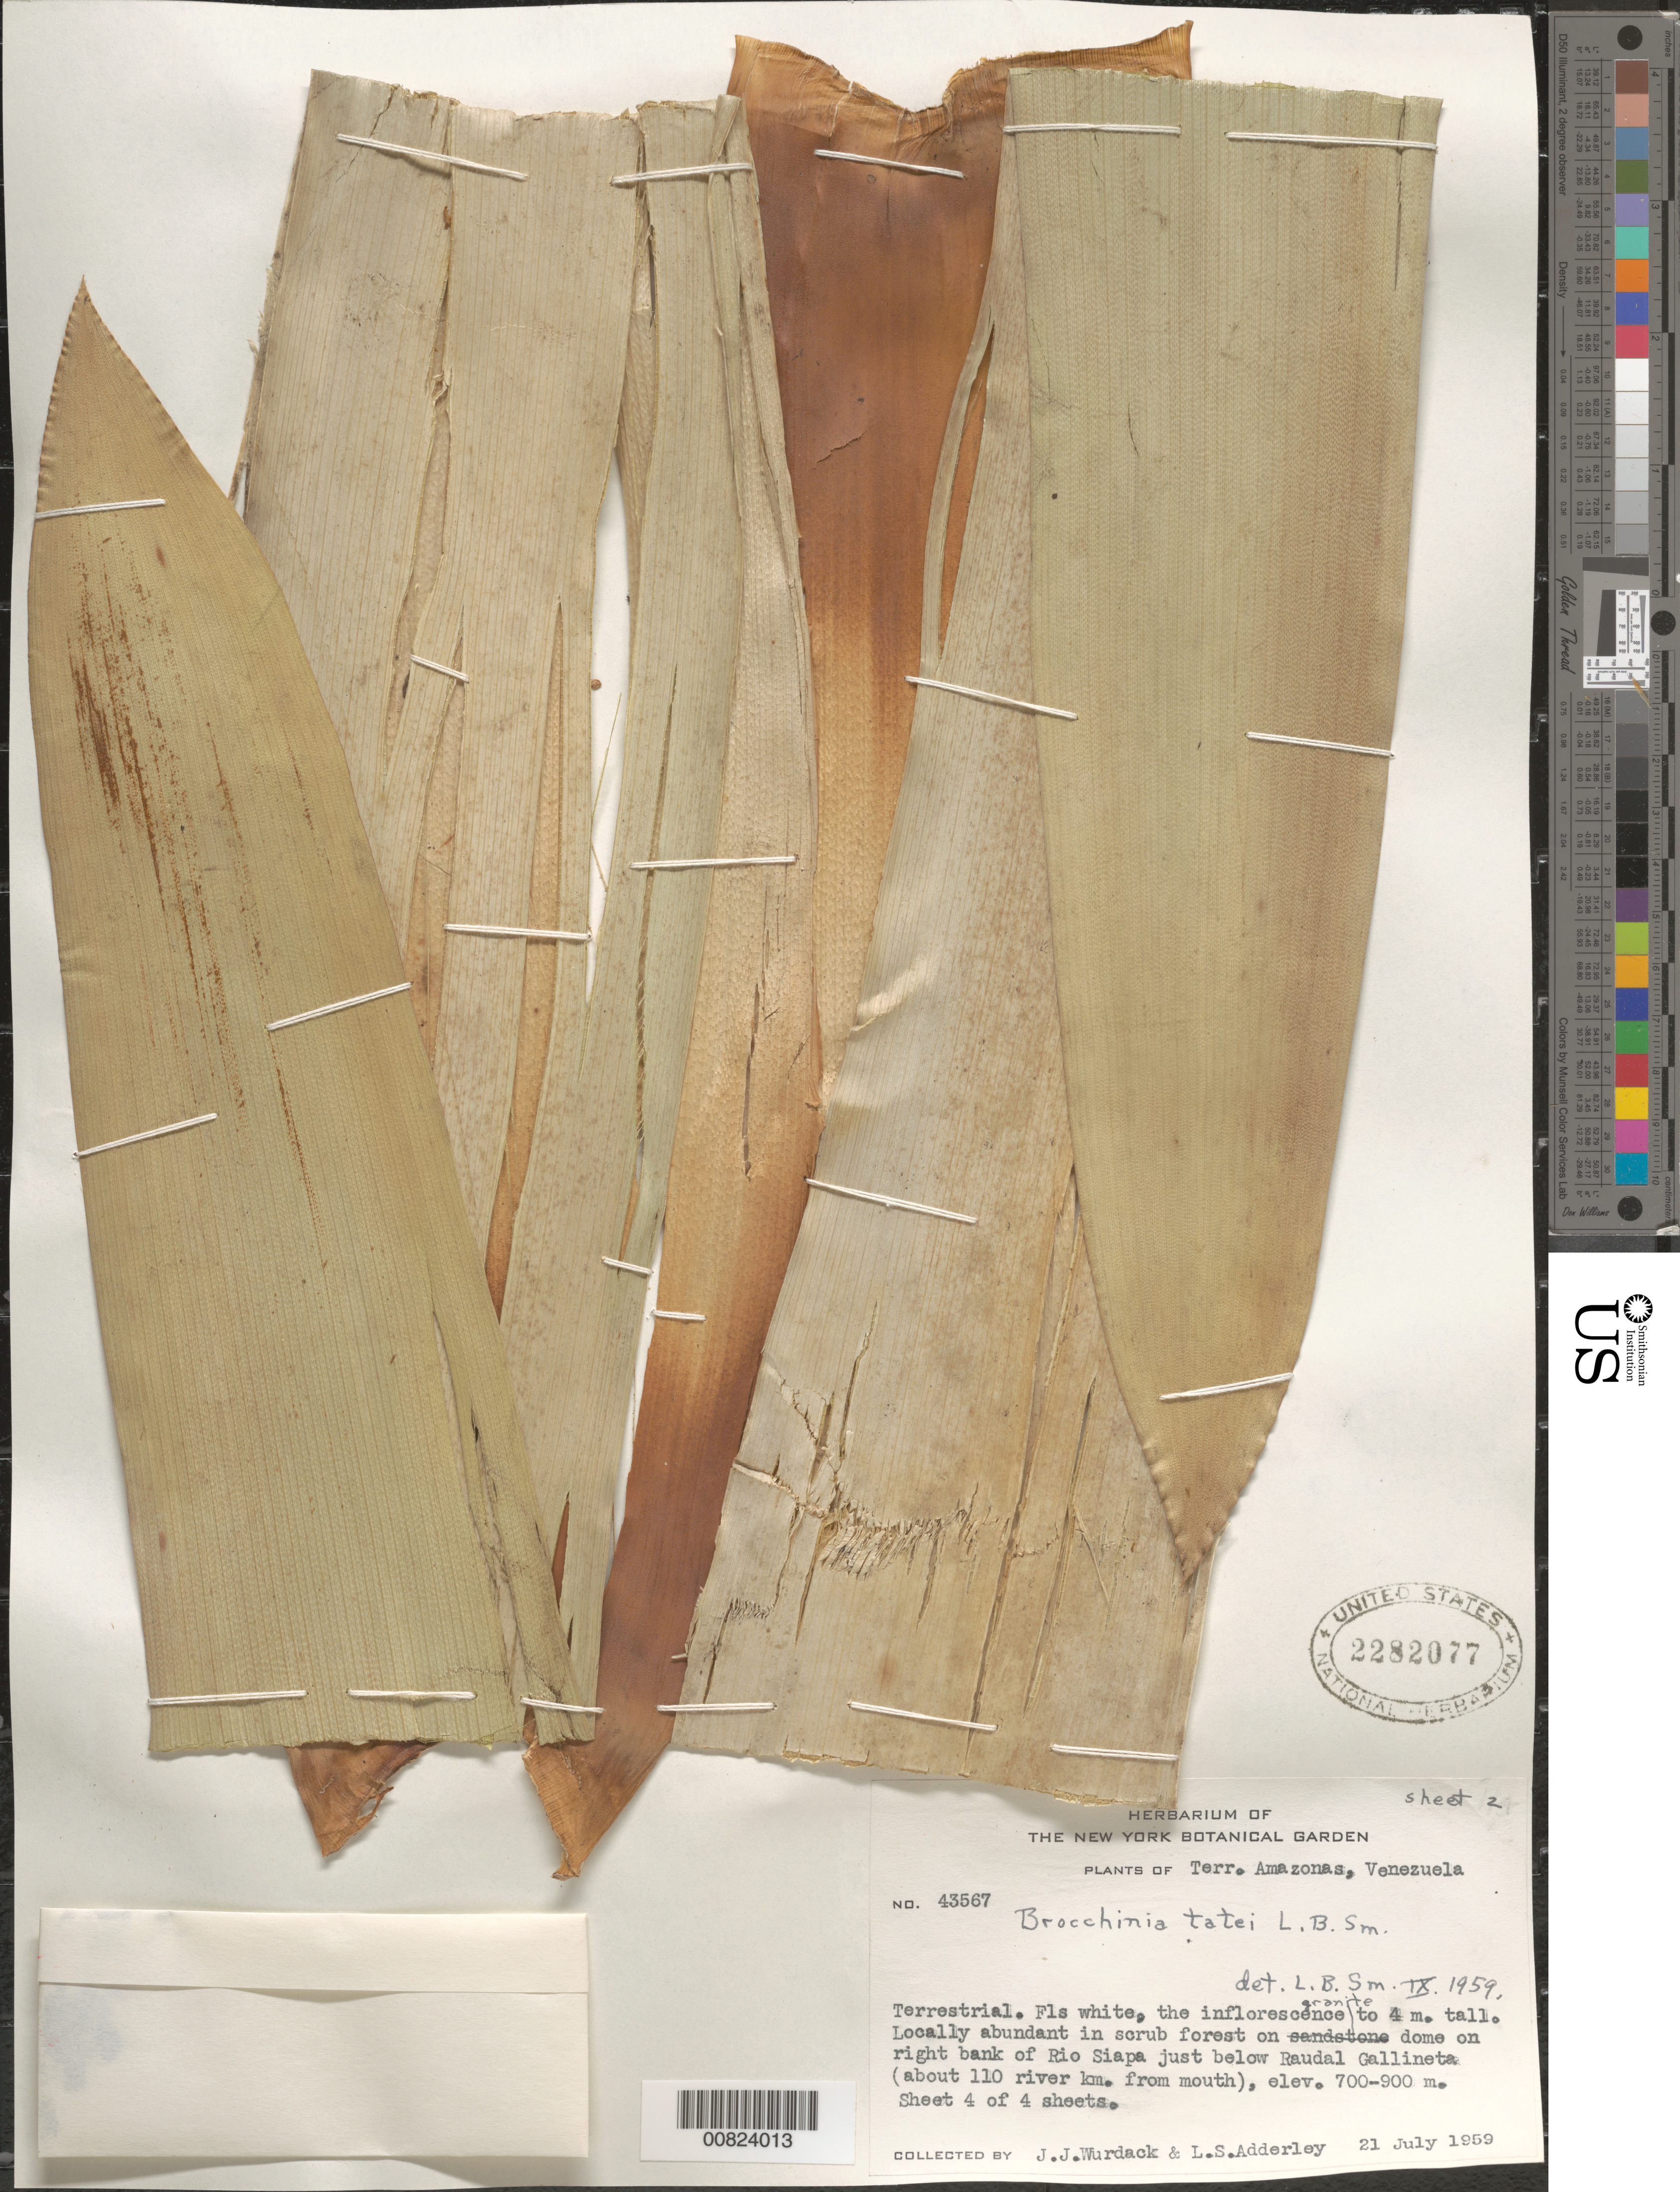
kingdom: Plantae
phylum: Tracheophyta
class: Liliopsida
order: Poales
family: Bromeliaceae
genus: Brocchinia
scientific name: Brocchinia tatei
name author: L.B. Sm.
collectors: J. J. Wurdack & L. S. Adderley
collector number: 43567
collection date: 1959-07-21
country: Venezuela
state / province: Amazonas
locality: In scrub forest on granite dome on right bank of Rio Siapa just below Raudal Gallineta (about 110 river km. from mouth).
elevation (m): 700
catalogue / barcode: US 2282077